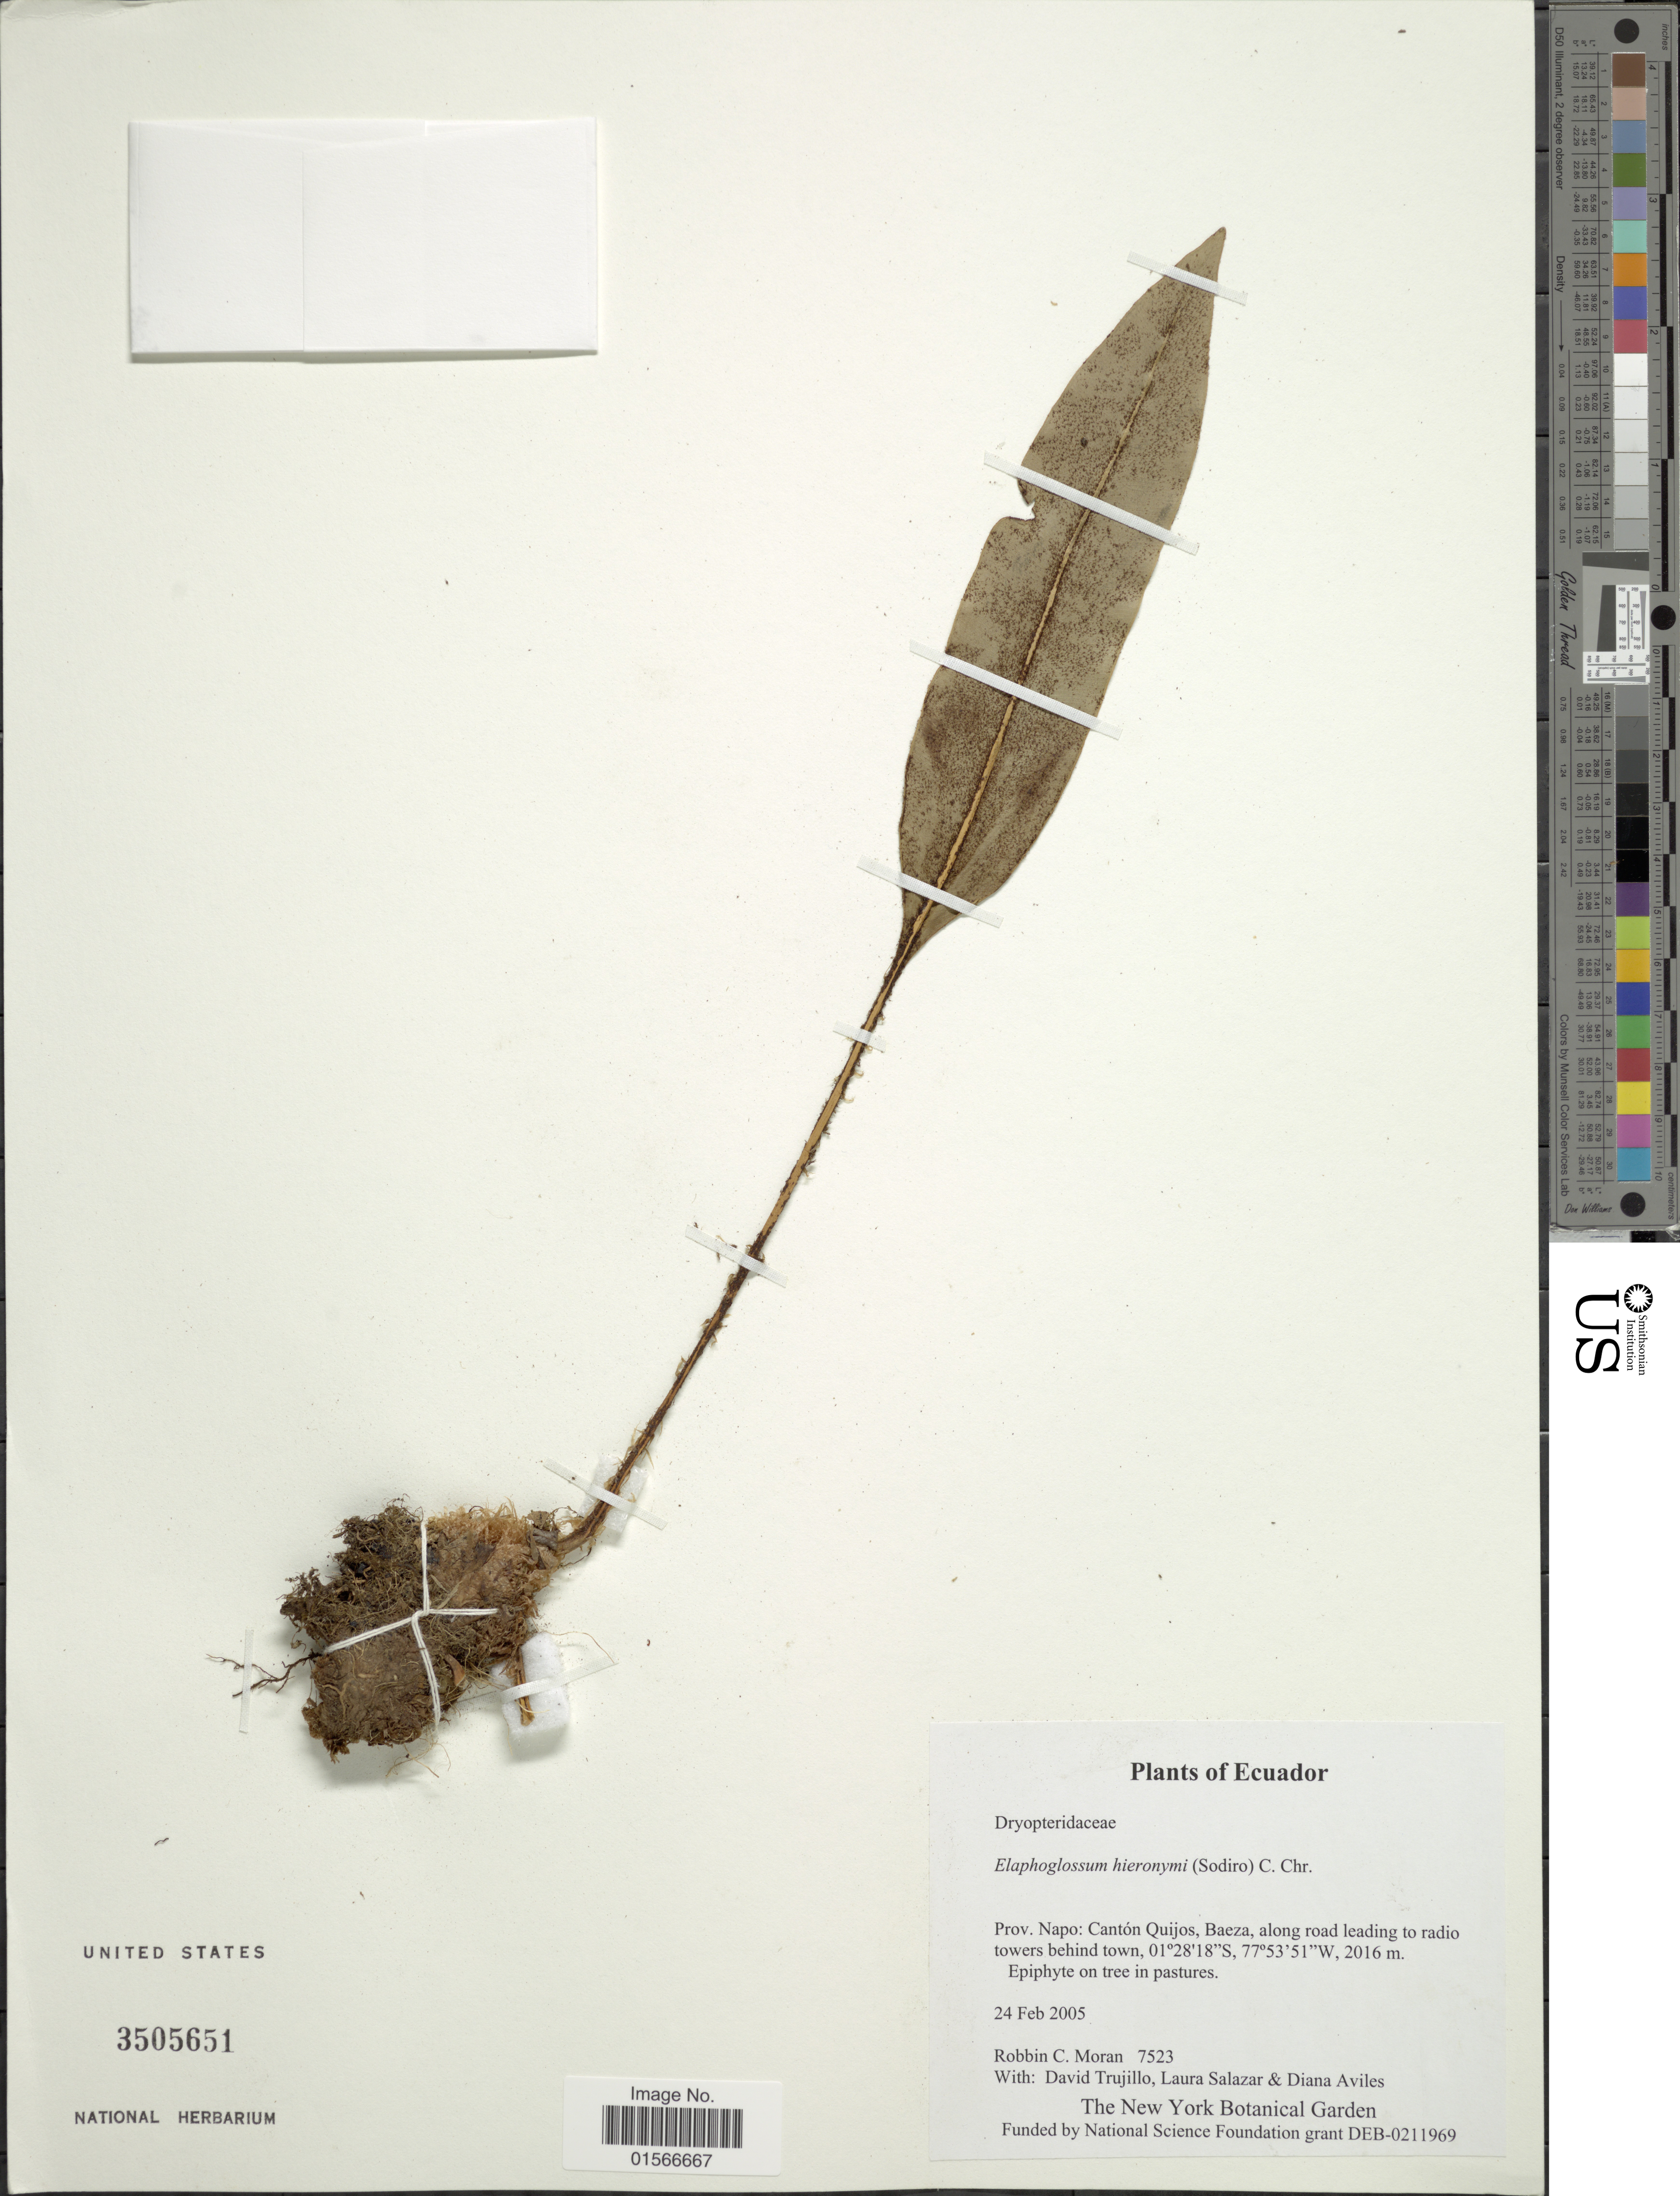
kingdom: Plantae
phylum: Tracheophyta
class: Polypodiopsida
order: Polypodiales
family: Dryopteridaceae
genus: Elaphoglossum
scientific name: Elaphoglossum hieronymi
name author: (Sodiro) C. Chr.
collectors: R. C. Moran, D. Trujillo, L. Salazar & D. Aviles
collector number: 7523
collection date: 2005-02-24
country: Ecuador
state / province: Napo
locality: Cantón Quijos, Baeza, along road leading to radio towers behind town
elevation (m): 2016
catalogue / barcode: US 3505651